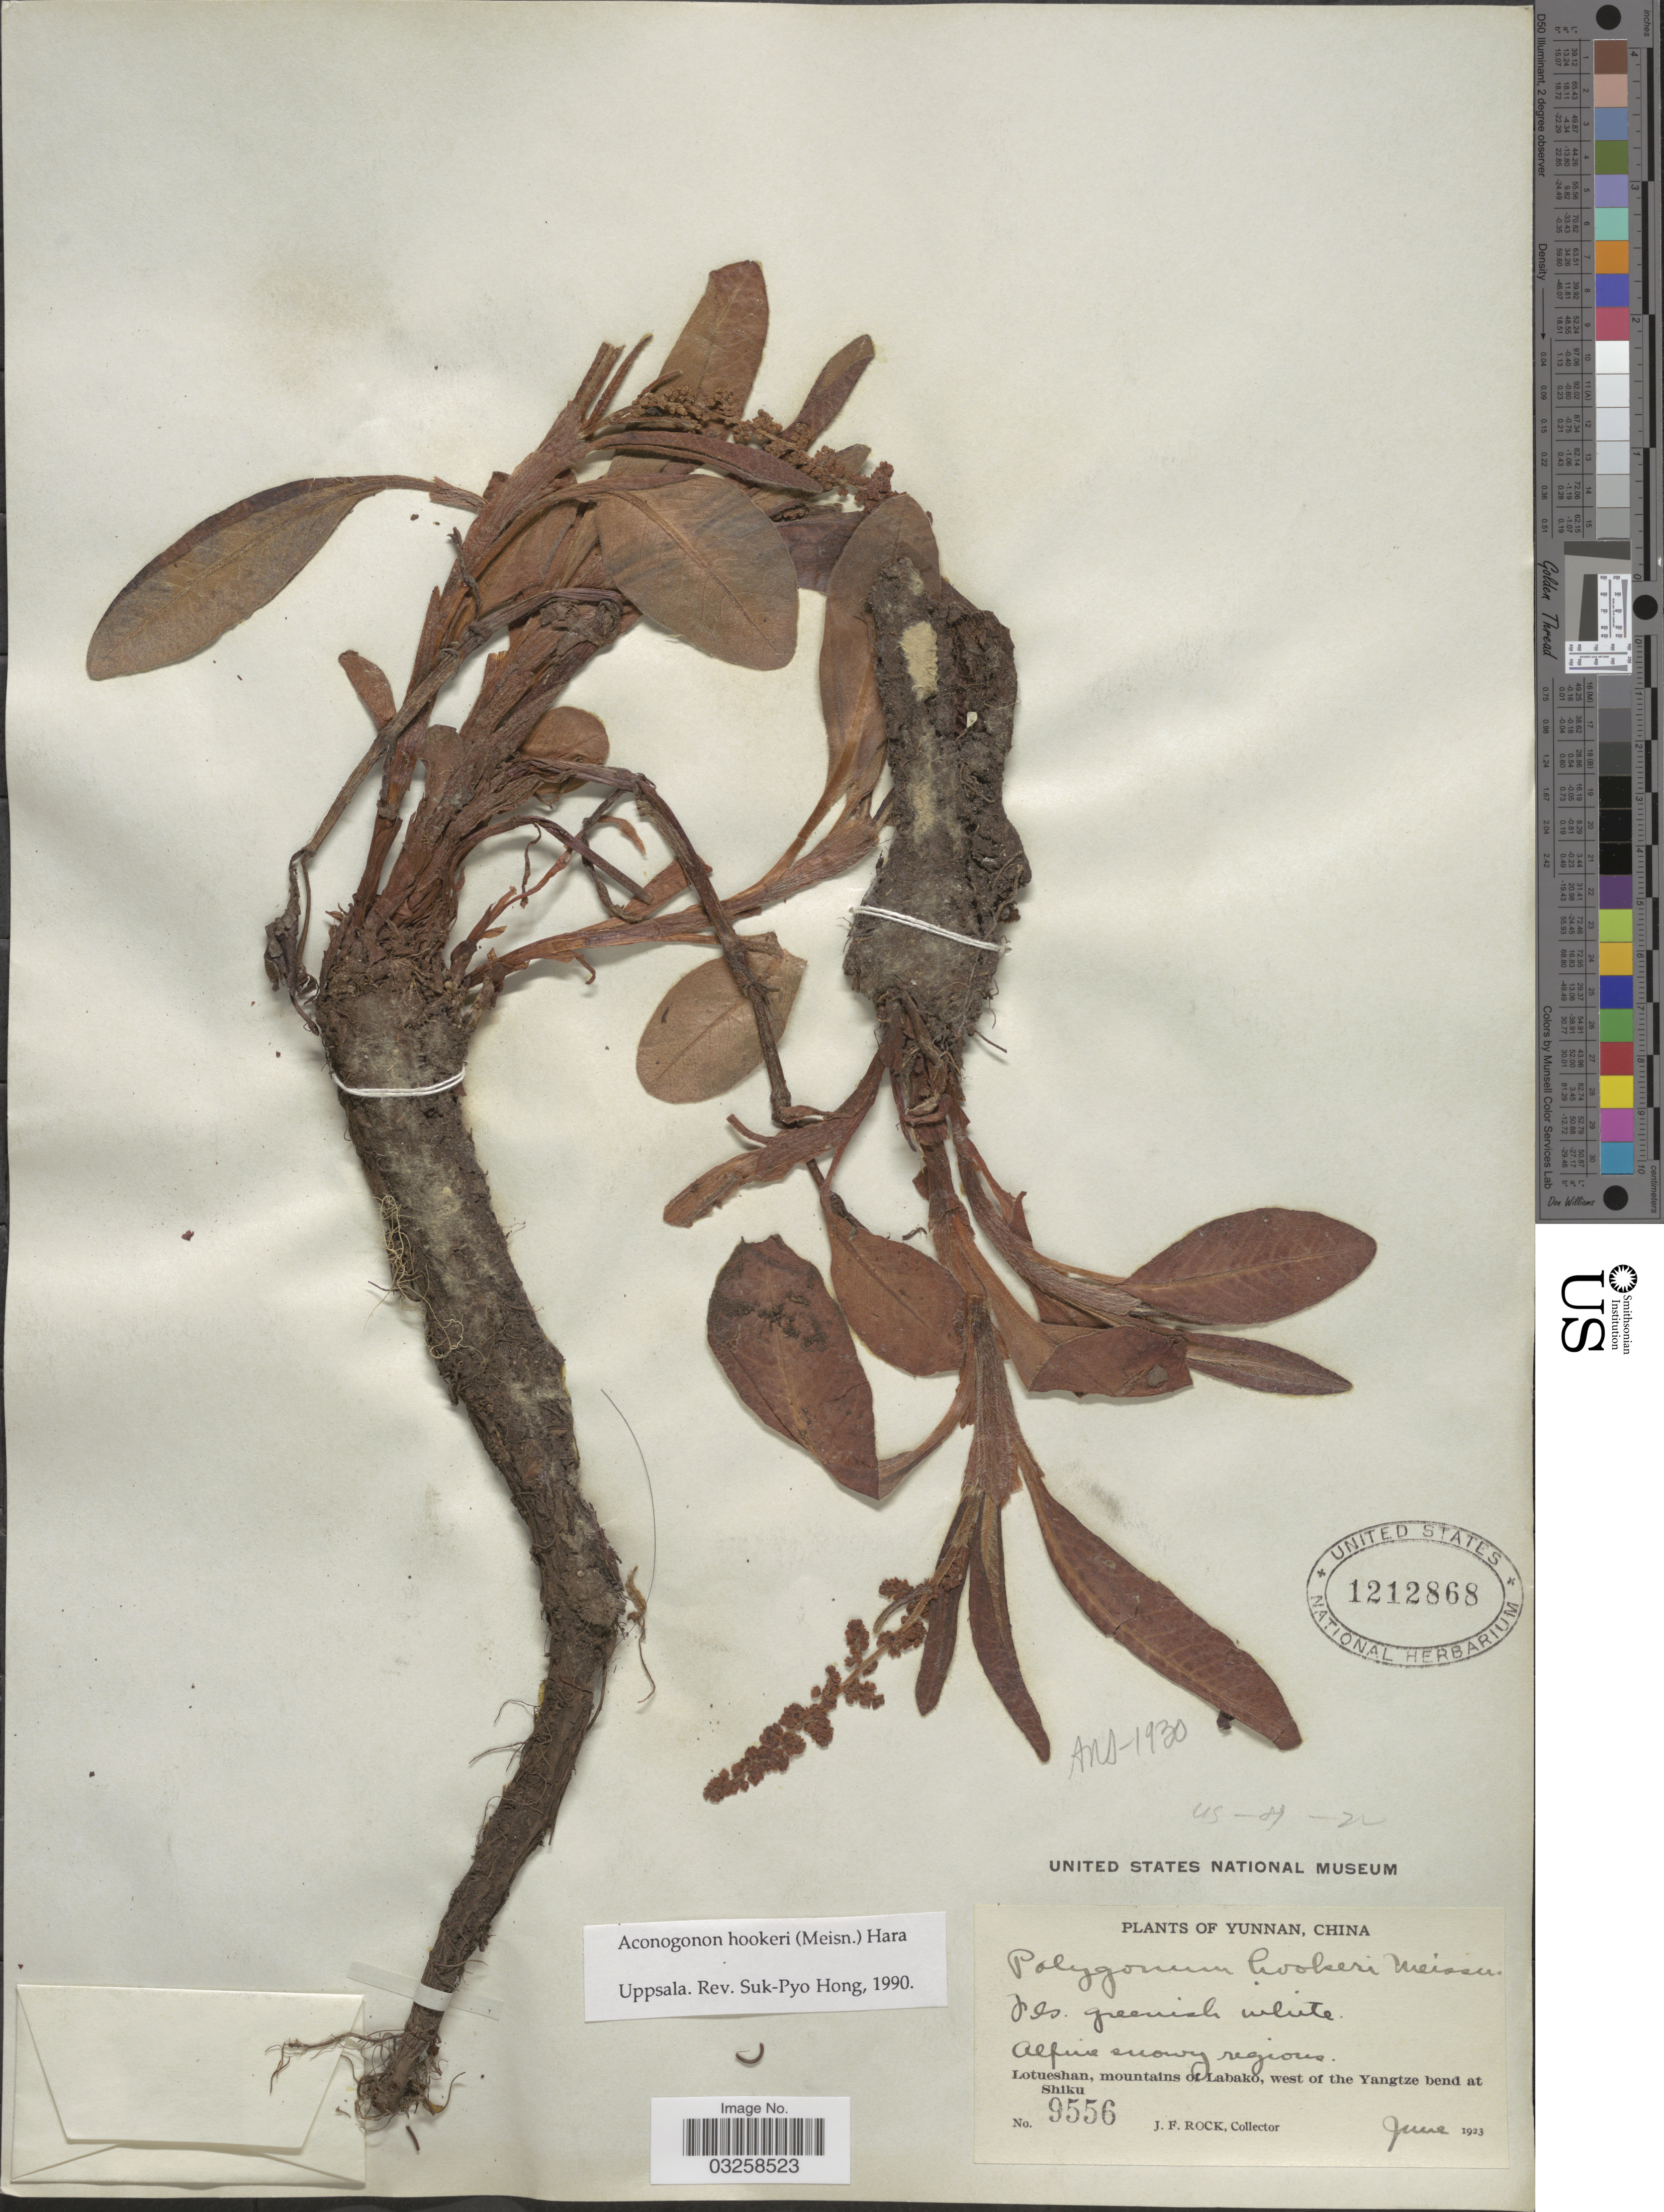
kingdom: Plantae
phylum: Tracheophyta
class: Magnoliopsida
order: Caryophyllales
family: Polygonaceae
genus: Koenigia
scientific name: Koenigia hookeri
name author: (Meisn.) T.M. Schust. & Reveal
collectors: J. Rock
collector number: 9556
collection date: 1923-06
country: China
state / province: Yunnan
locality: Lotueshan, mountains of Labako, west of the Yangtze bend at Shiku.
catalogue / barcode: US 1212868